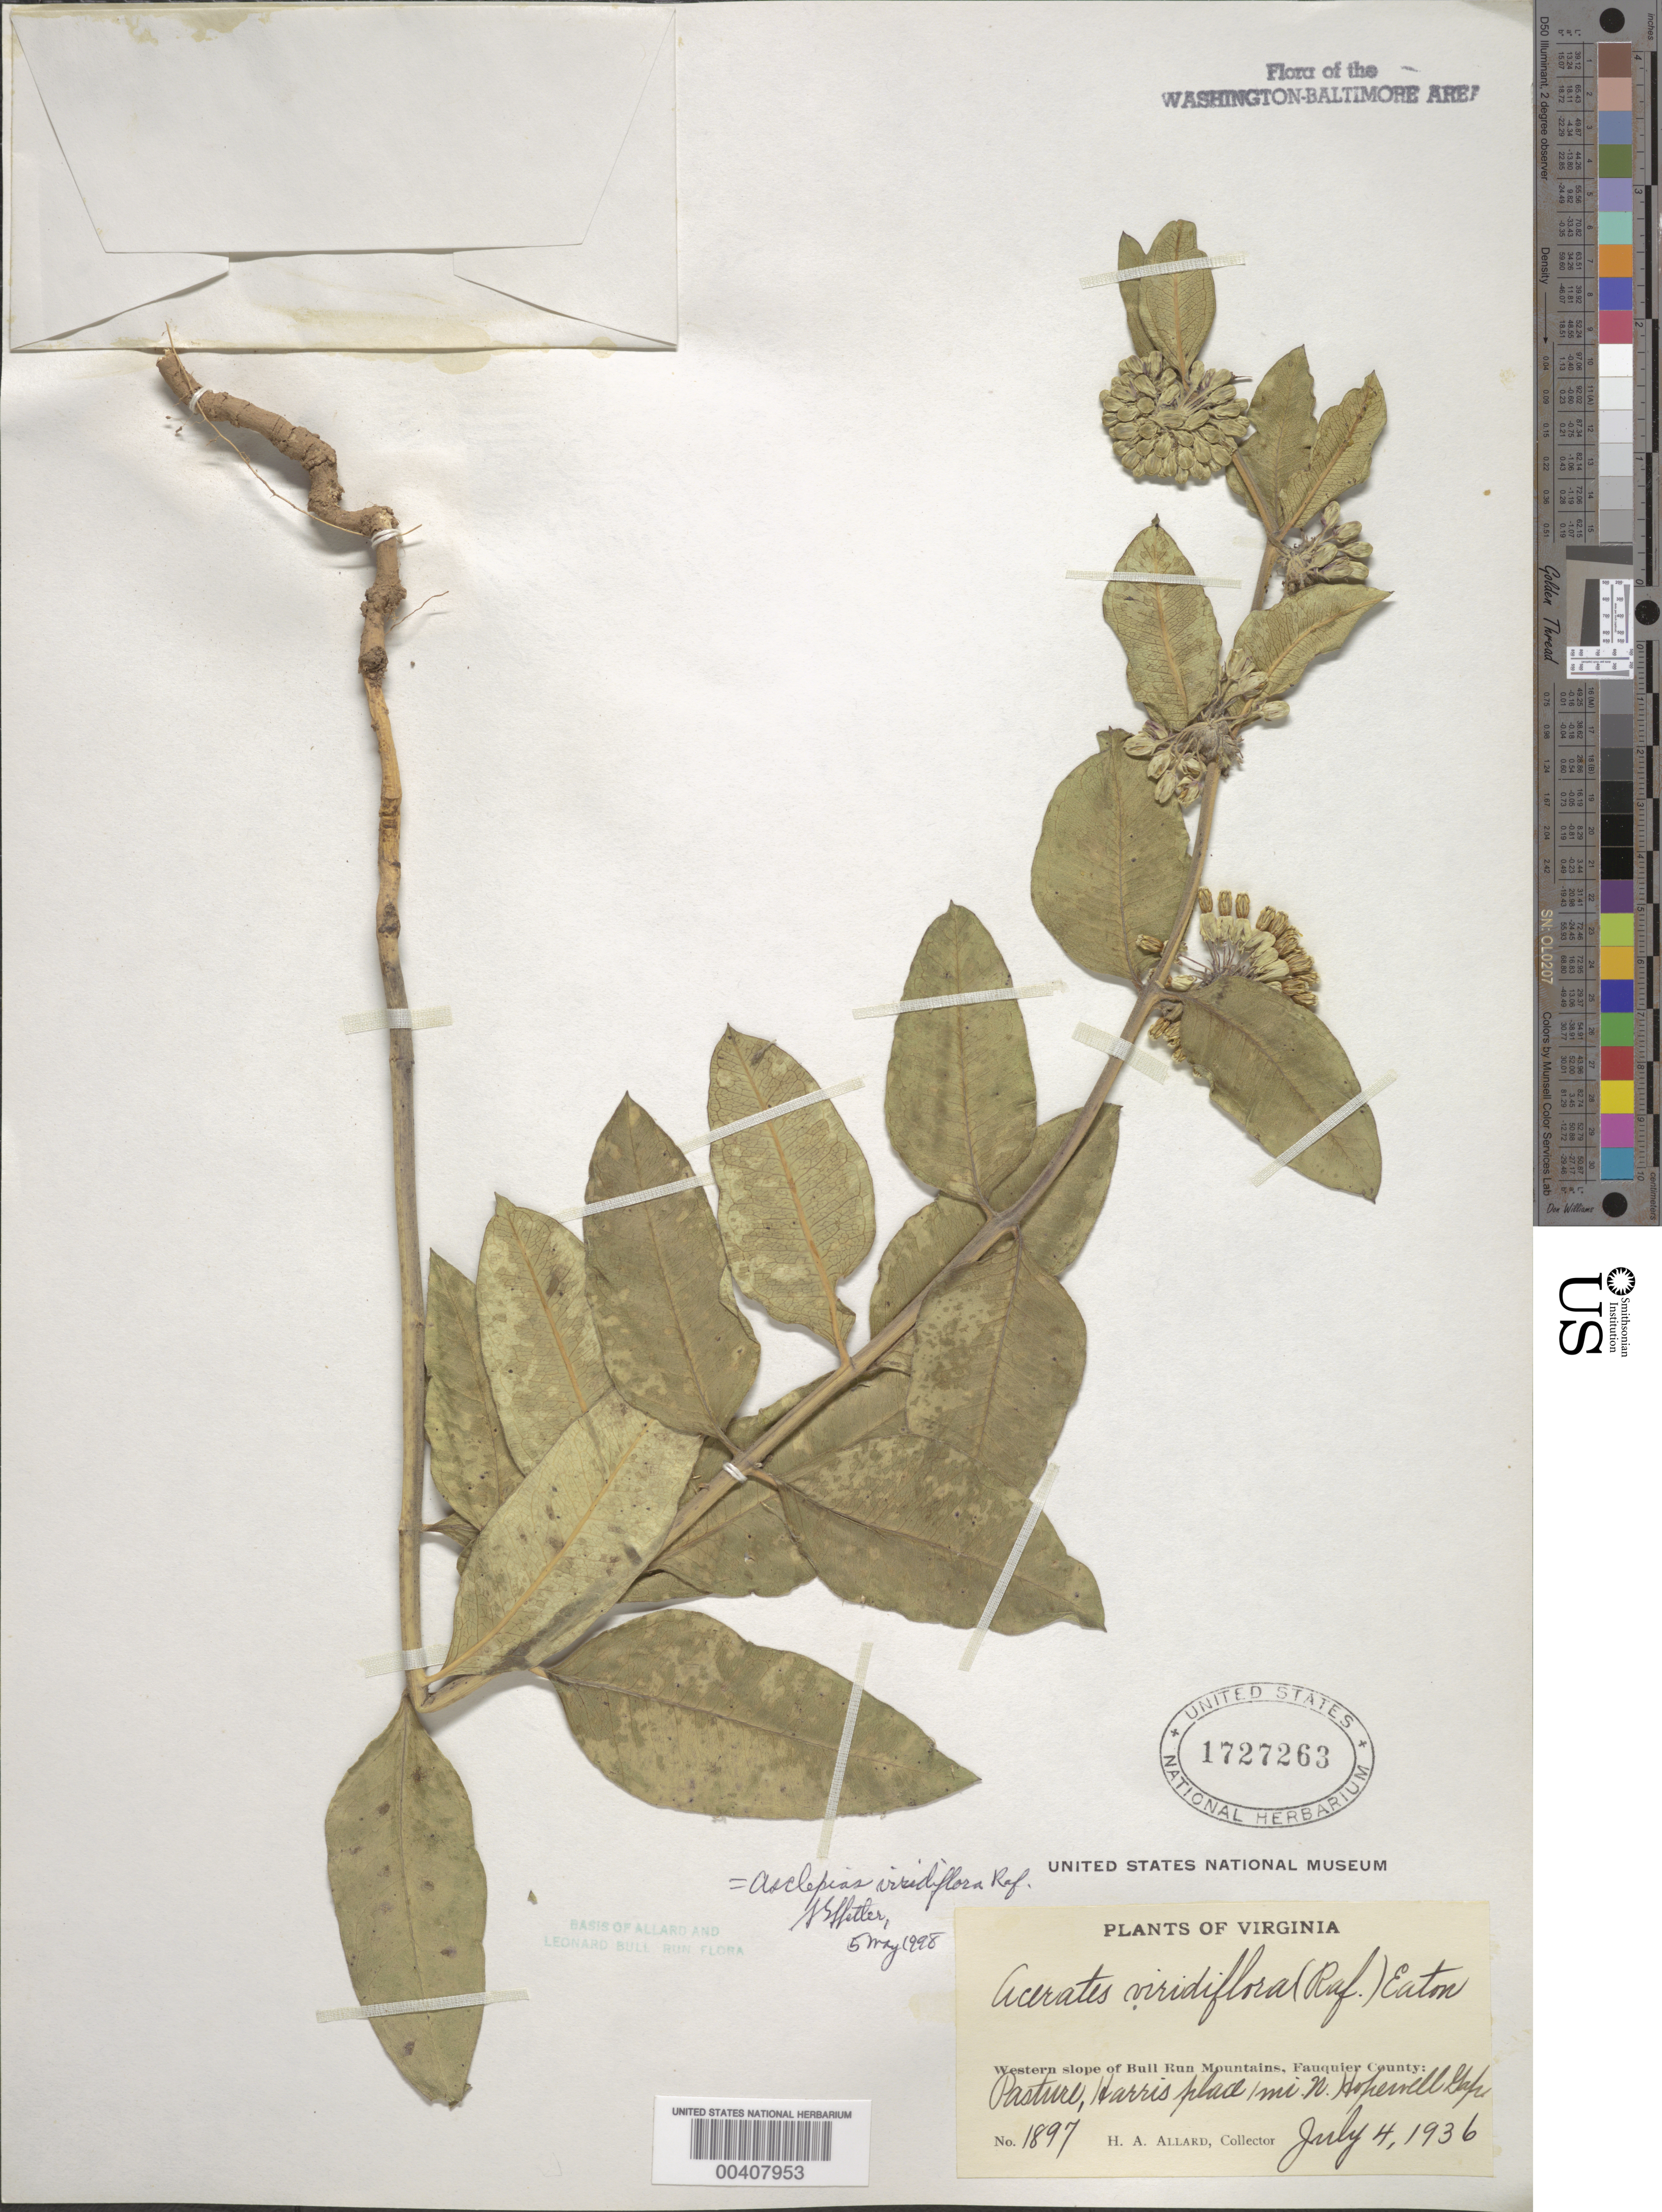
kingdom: Plantae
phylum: Tracheophyta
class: Magnoliopsida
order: Gentianales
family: Apocynaceae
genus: Asclepias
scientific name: Asclepias viridiflora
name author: Raf.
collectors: H. A. Allard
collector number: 1897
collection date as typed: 04 Jul 1936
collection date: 1936-07-04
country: United States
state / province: Virginia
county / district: Fauquier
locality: North of Hopewell Gap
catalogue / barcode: US 1727263